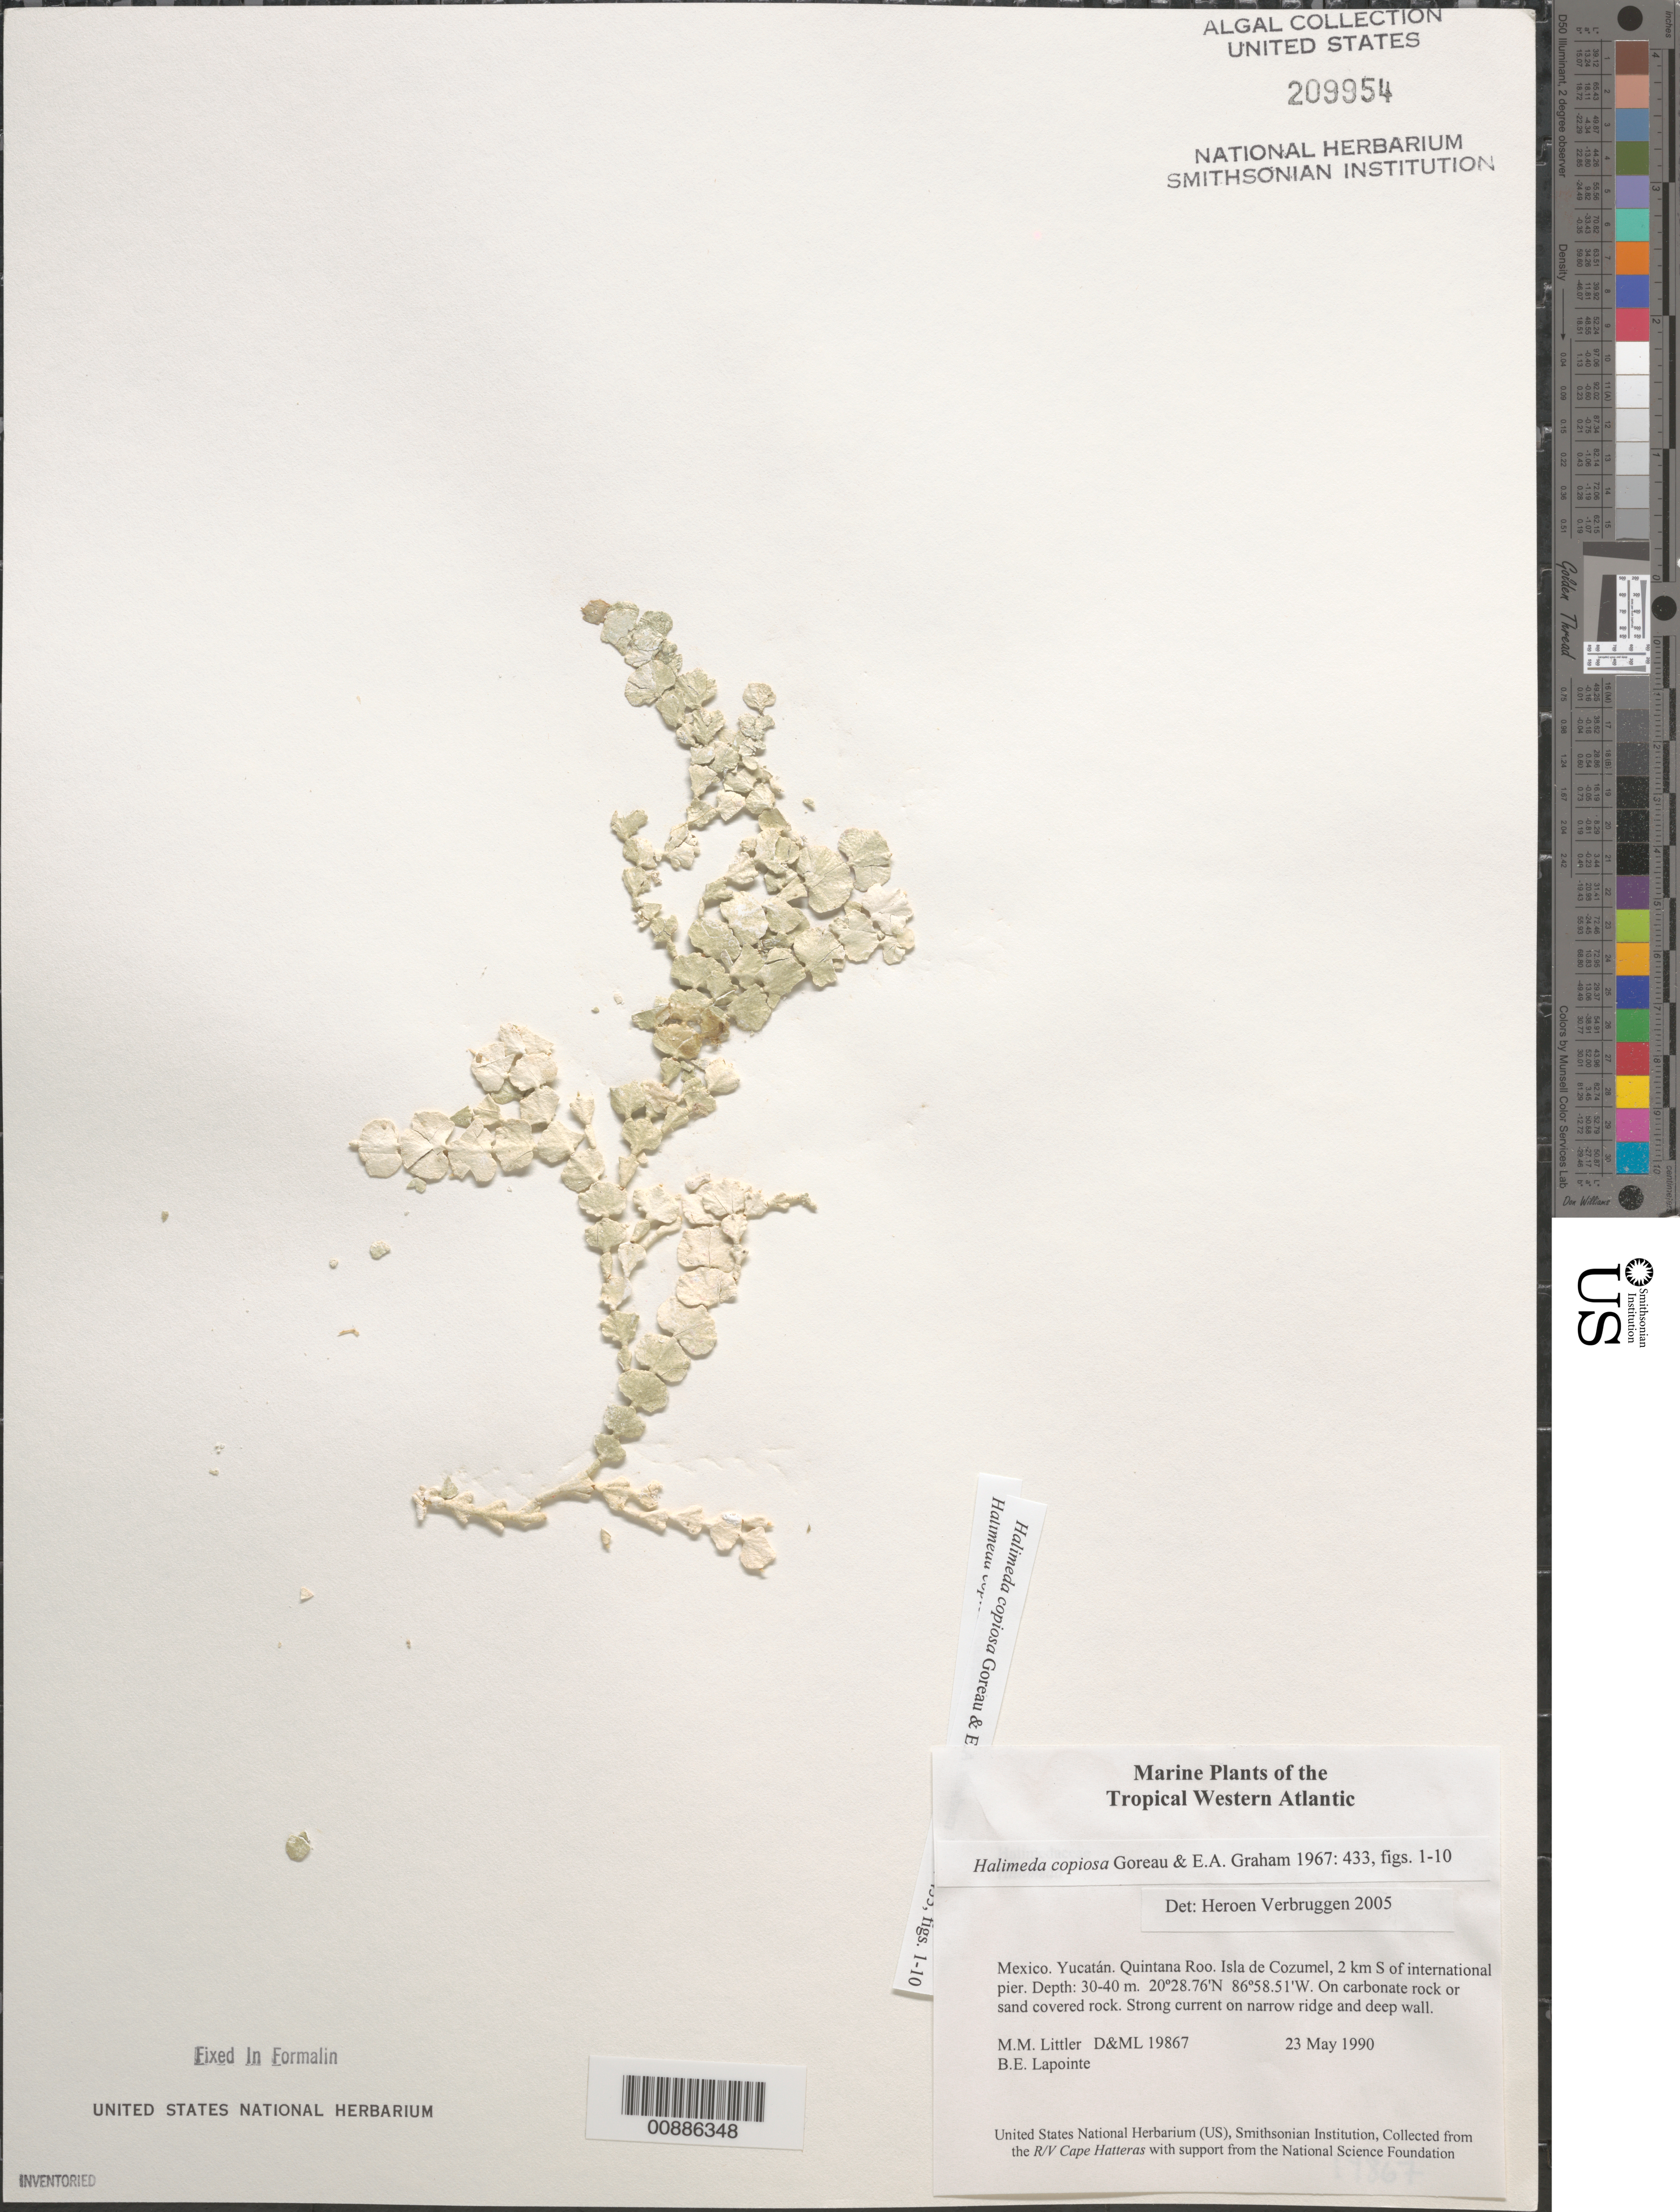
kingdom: Plantae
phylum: Chlorophyta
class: Ulvophyceae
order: Bryopsidales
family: Halimedaceae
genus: Halimeda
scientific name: Halimeda copiosa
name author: Goreau & E.A. Graham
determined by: Verbruggen, H.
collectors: M. M. Littler & B. Lapointe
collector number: D&ML 19867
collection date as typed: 23 May 1990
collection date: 1990-05-23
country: Mexico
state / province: Quintana Roo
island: Isla Cozumel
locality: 2 km south of international pier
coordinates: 20 28.76'N, 86 58.51'W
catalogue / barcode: US 209954